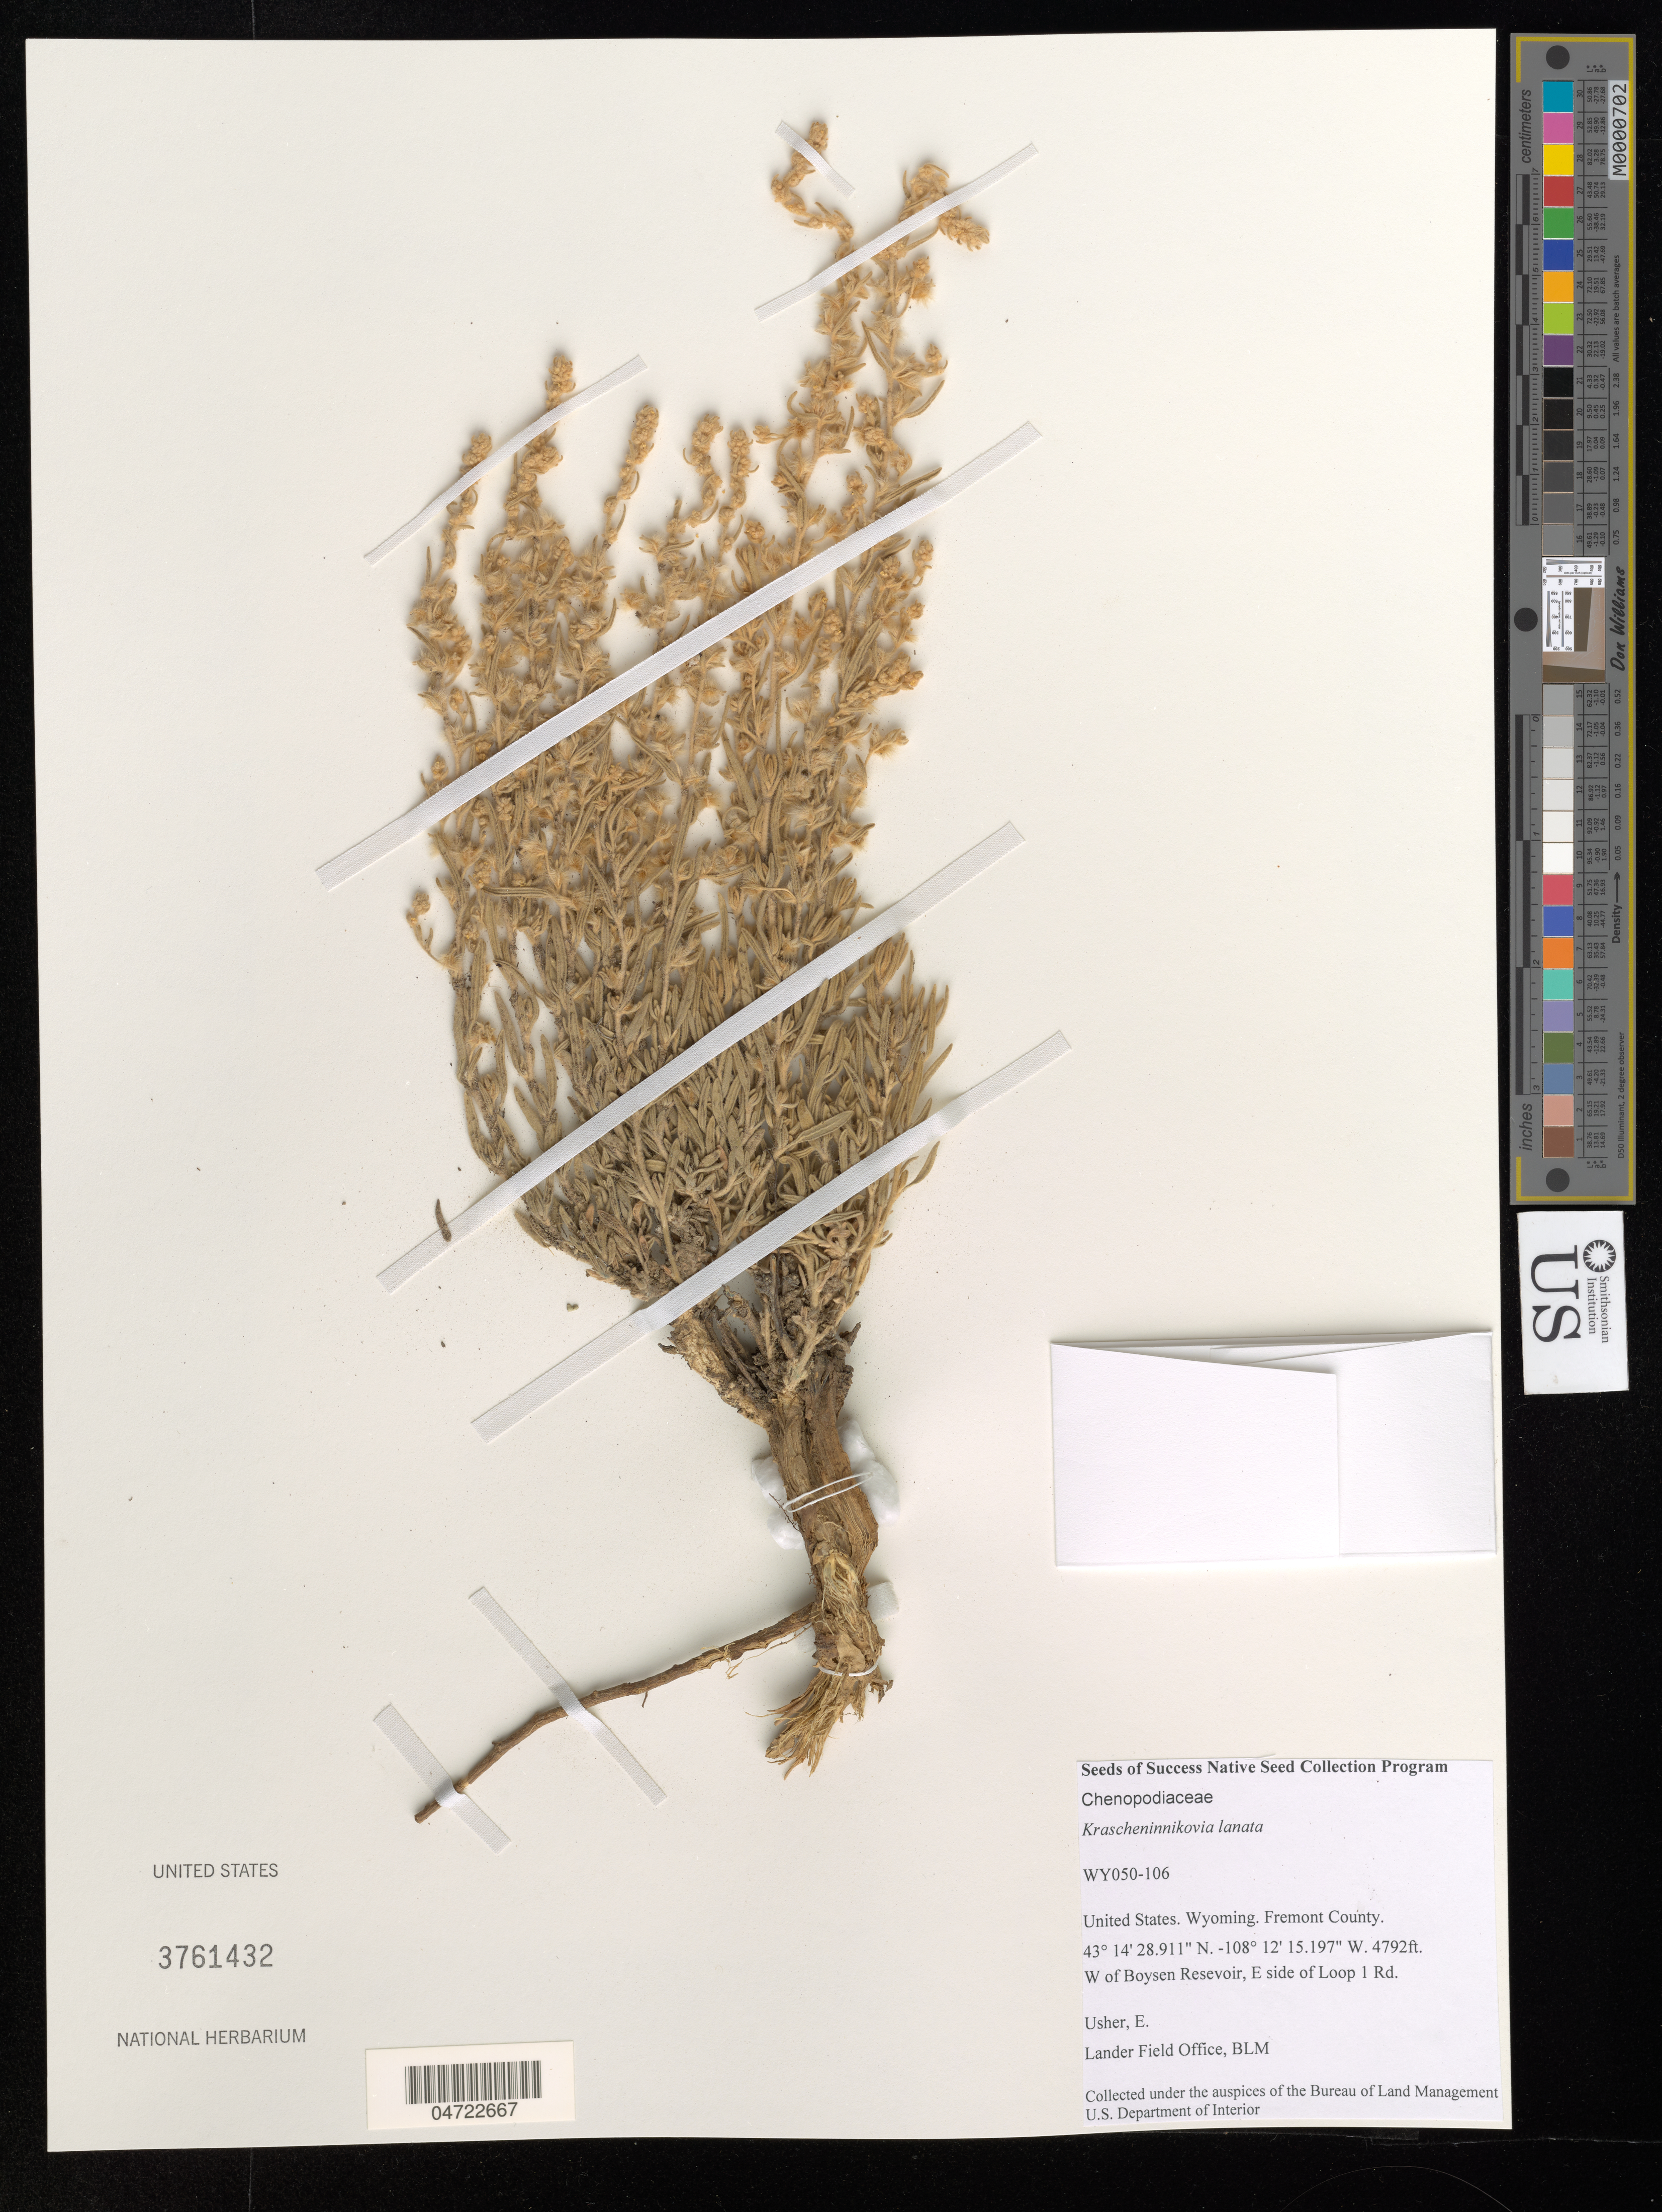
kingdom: Plantae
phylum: Tracheophyta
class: Magnoliopsida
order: Caryophyllales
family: Amaranthaceae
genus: Krascheninnikovia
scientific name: Krascheninnikovia lanata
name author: (Pursh) A. Meeuse & A.Smit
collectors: E. Usher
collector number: WY050-106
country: United States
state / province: Wyoming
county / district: Fremont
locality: Fremont County. W of Boysen Reservoir, E side of Loop 1 Rd.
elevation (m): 1461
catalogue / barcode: US 3761432